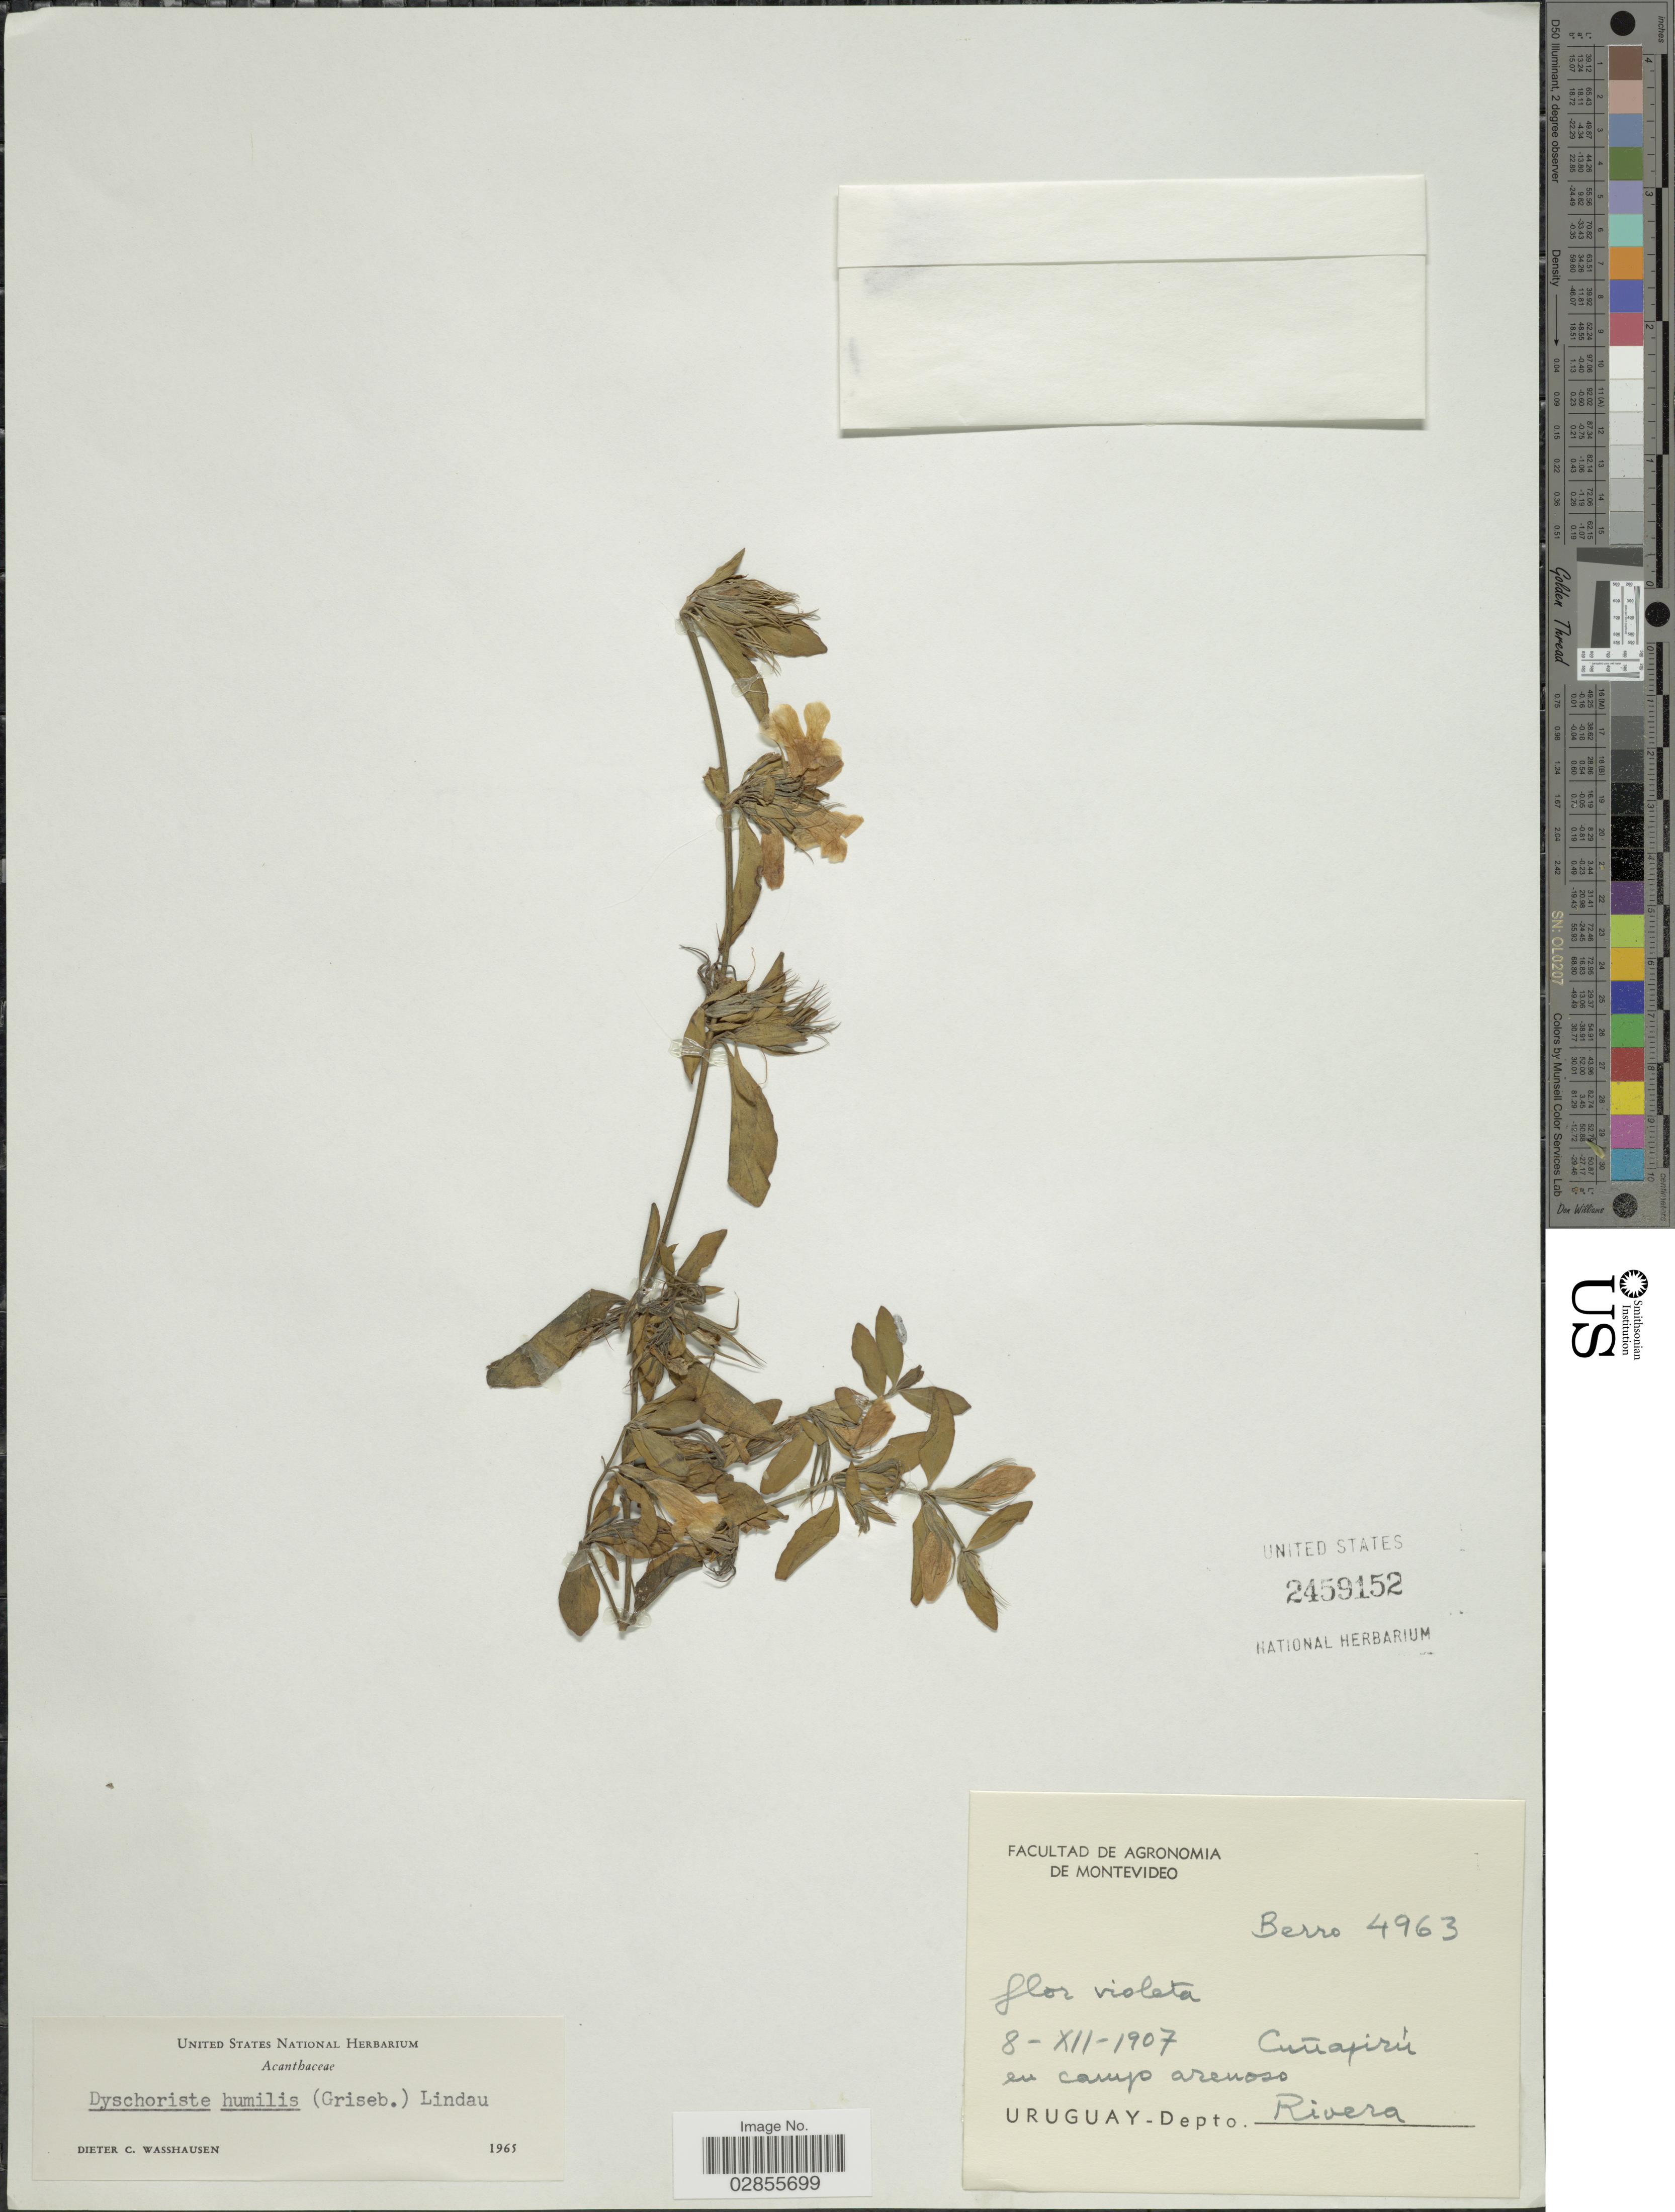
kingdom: Plantae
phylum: Tracheophyta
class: Magnoliopsida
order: Lamiales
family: Acanthaceae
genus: Dyschoriste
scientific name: Dyschoriste humilis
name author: Lindau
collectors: Berro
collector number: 4963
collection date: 1907-12-08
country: Uruguay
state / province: Rivera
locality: Cybãpiru en campo arenoso. Depto. Rivera.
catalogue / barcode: US 2459152